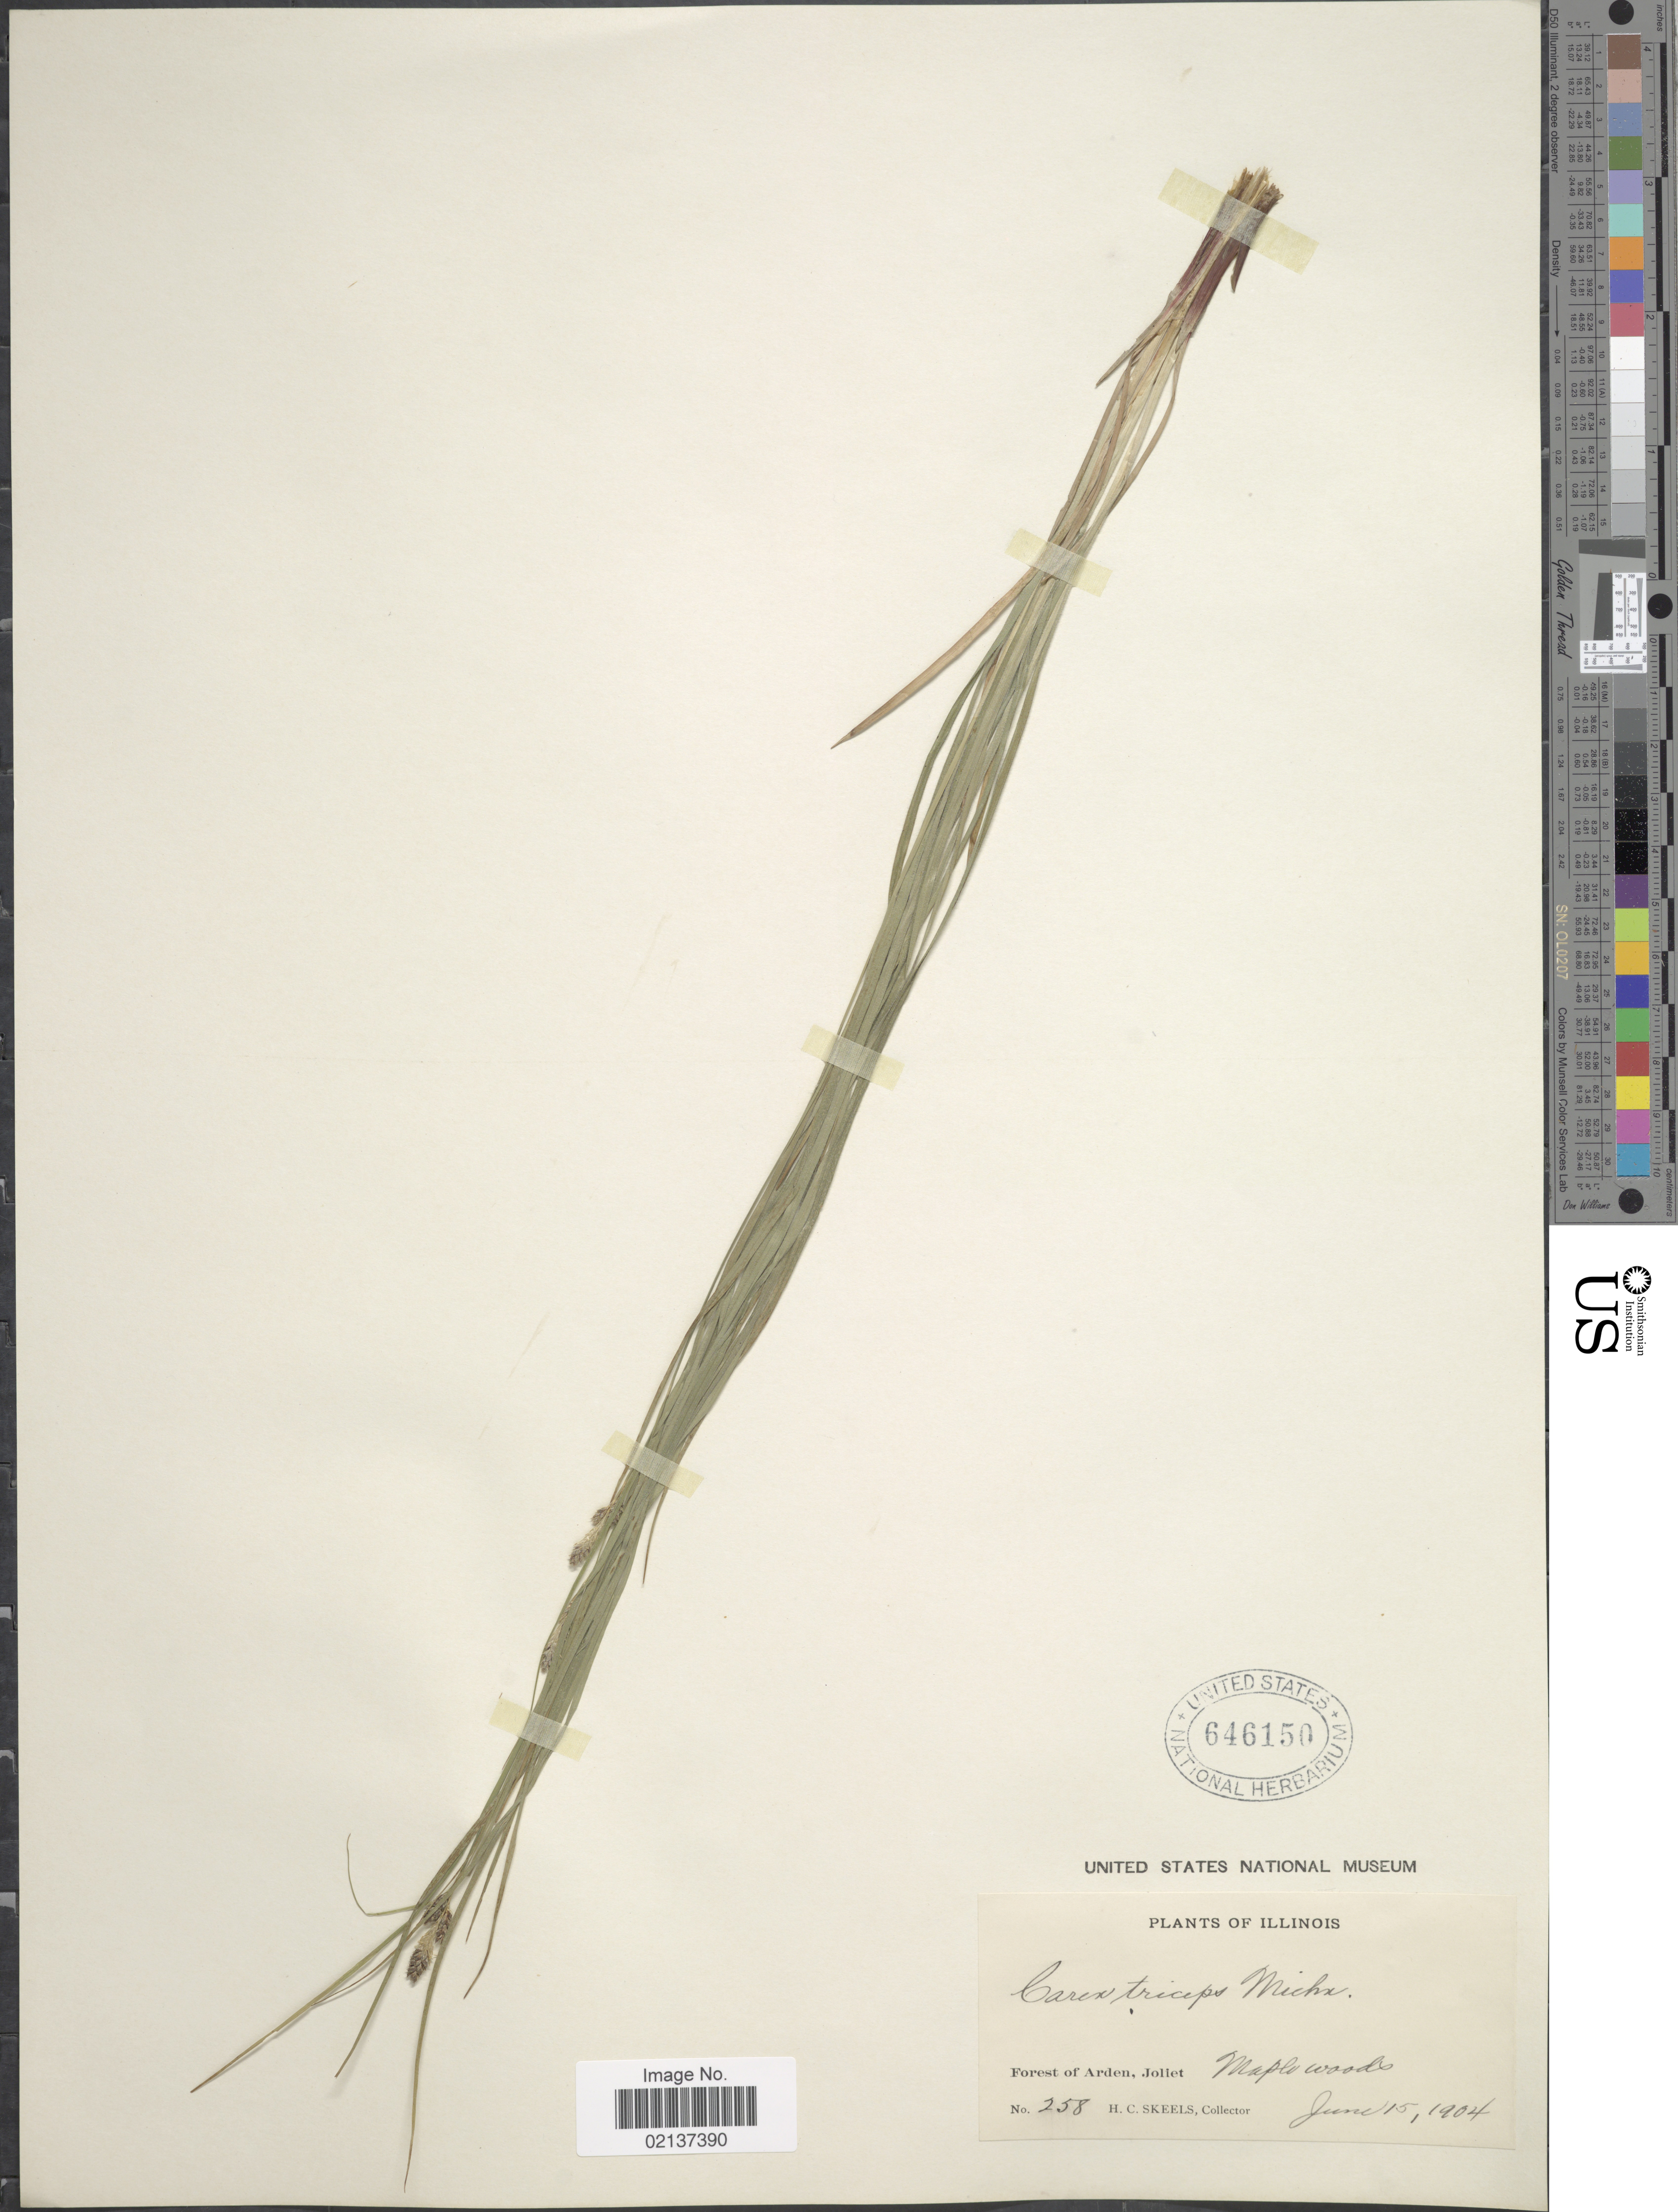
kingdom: Plantae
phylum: Tracheophyta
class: Liliopsida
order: Poales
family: Cyperaceae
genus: Carex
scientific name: Carex hirsutella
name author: Mack.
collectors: H. Skeels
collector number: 258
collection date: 1904-06-15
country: United States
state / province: Illinois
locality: Forest of Arden, Joliet, Maple woods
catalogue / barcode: US 646150